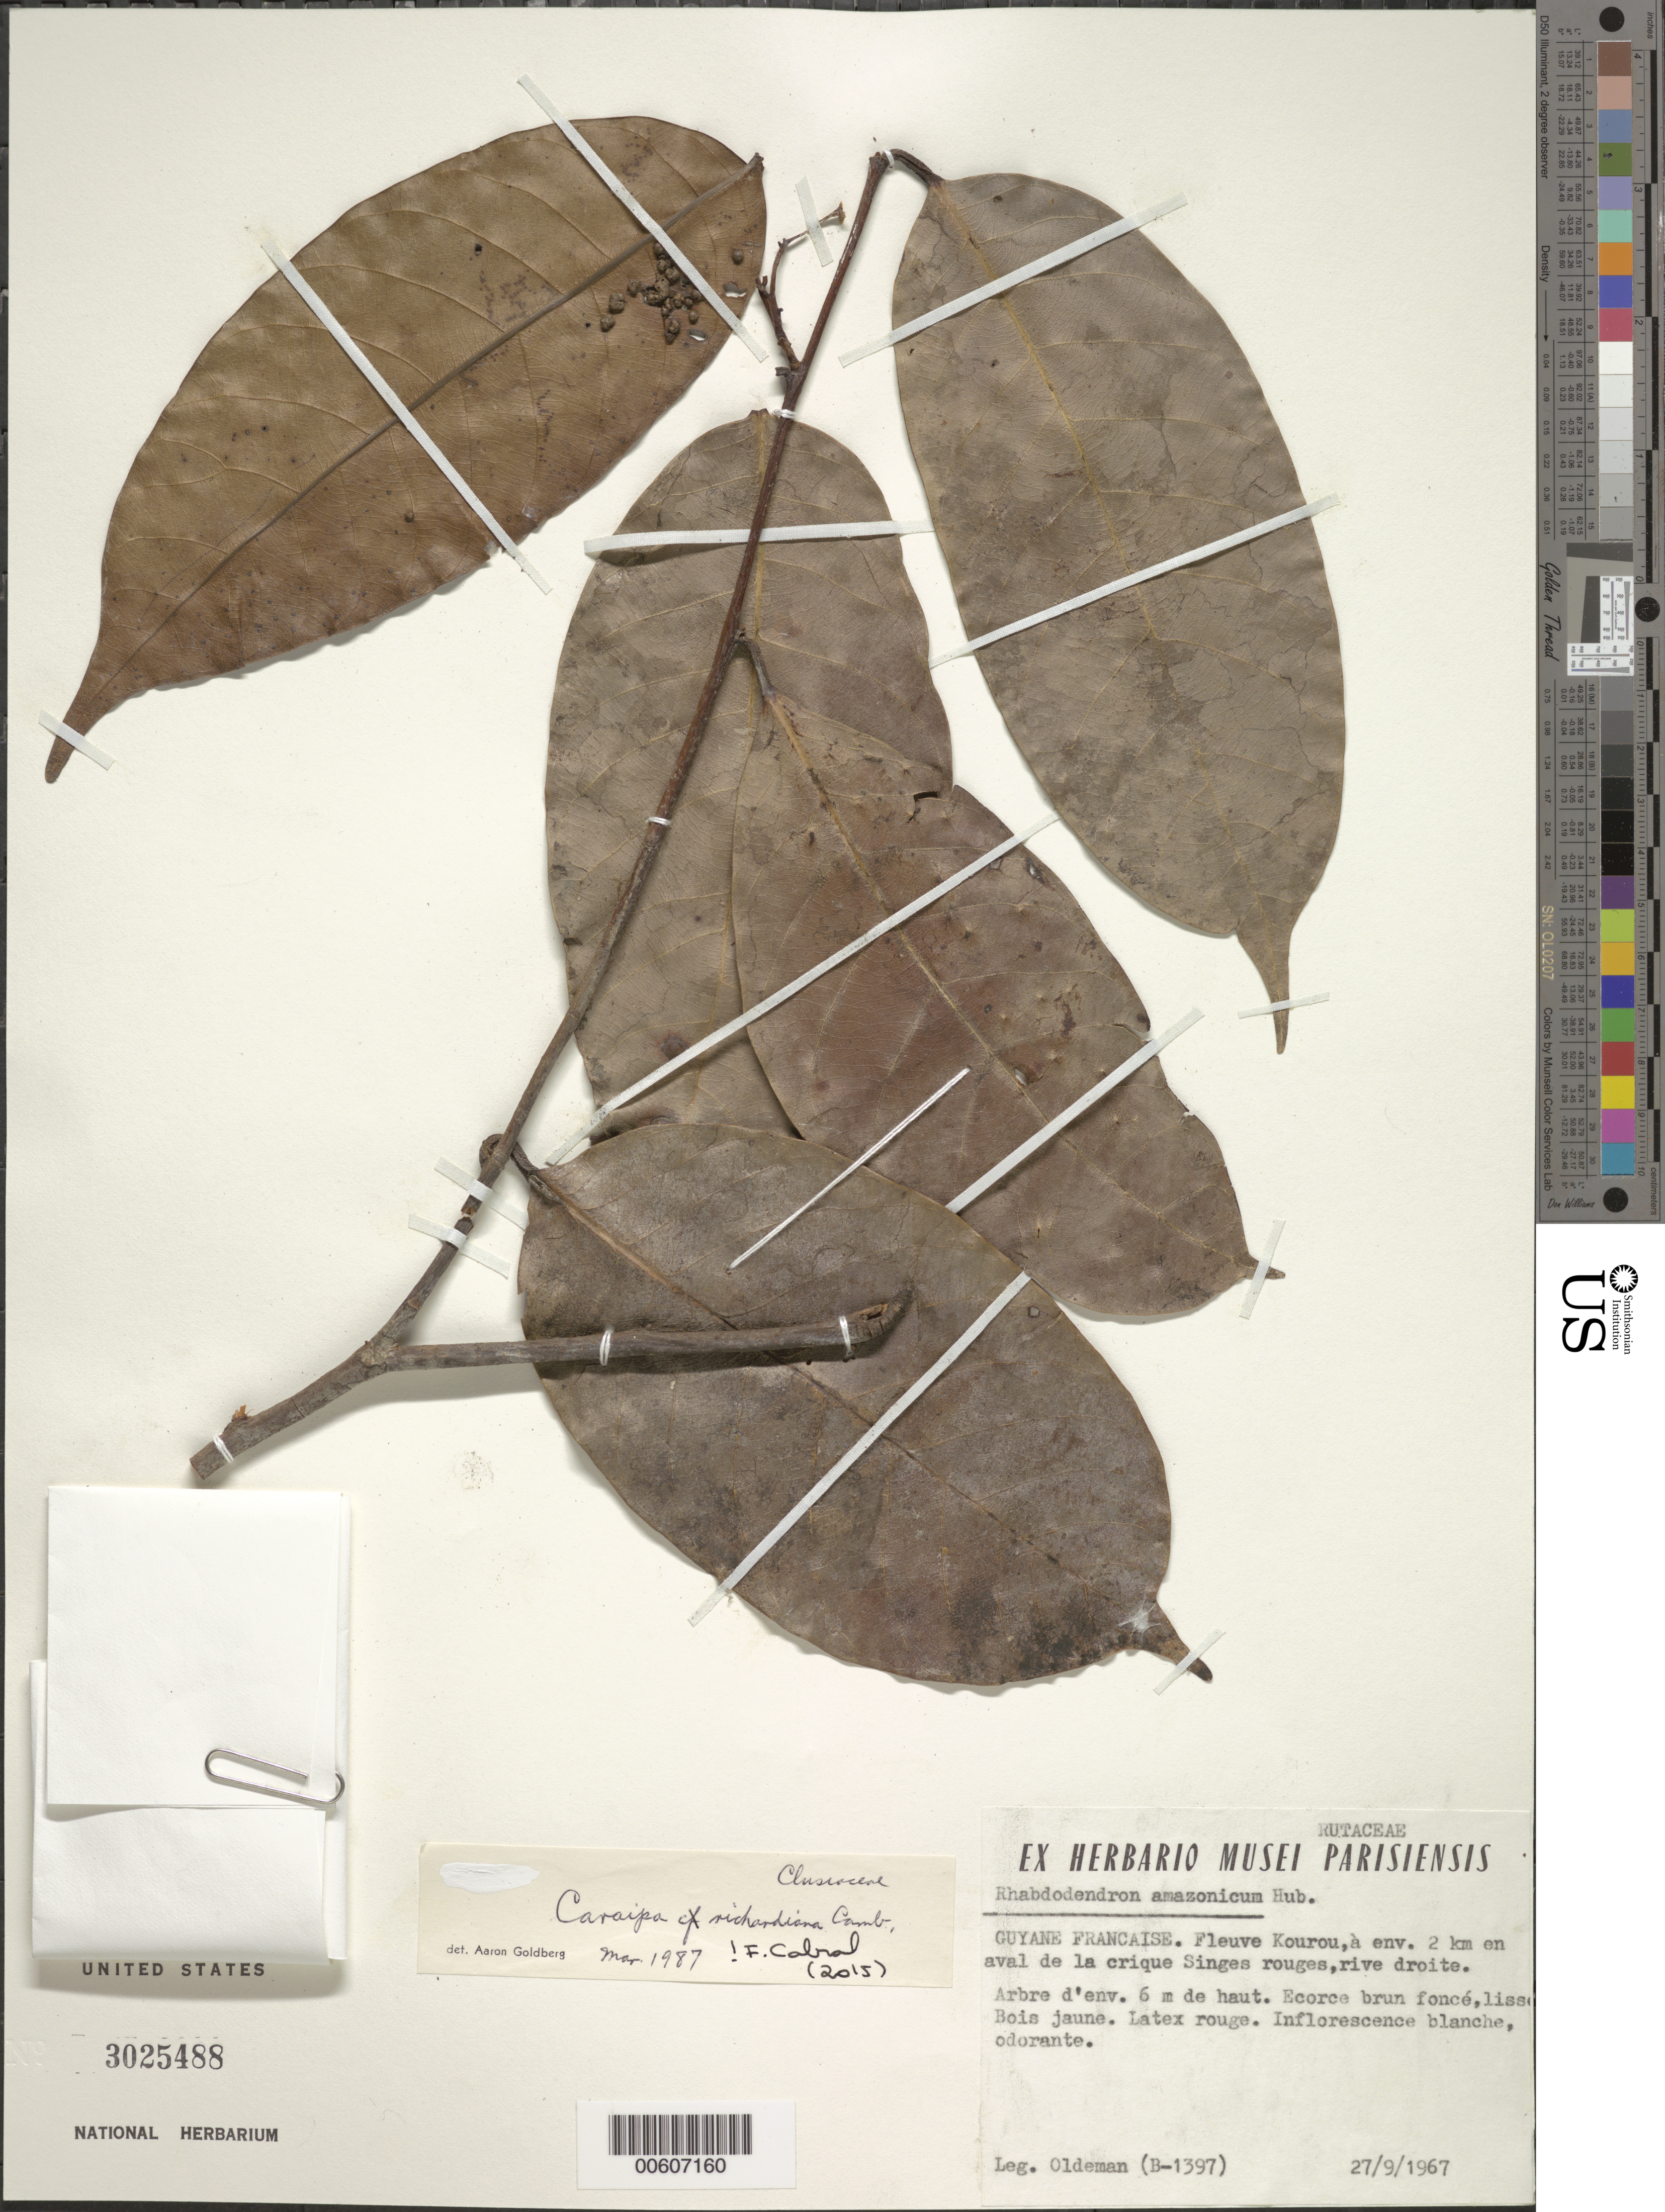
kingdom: Plantae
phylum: Tracheophyta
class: Magnoliopsida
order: Malpighiales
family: Calophyllaceae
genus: Caraipa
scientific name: Caraipa richardiana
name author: Cambess.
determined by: Goldberg, Aaron, (US), NMNH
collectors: R. Oldeman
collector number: B 1397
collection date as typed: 27-Sep-67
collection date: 1967-09-27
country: French Guiana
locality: Fleuve Kourou, env. 2 km en aval de la crique Singes rouges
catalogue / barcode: US 3025488